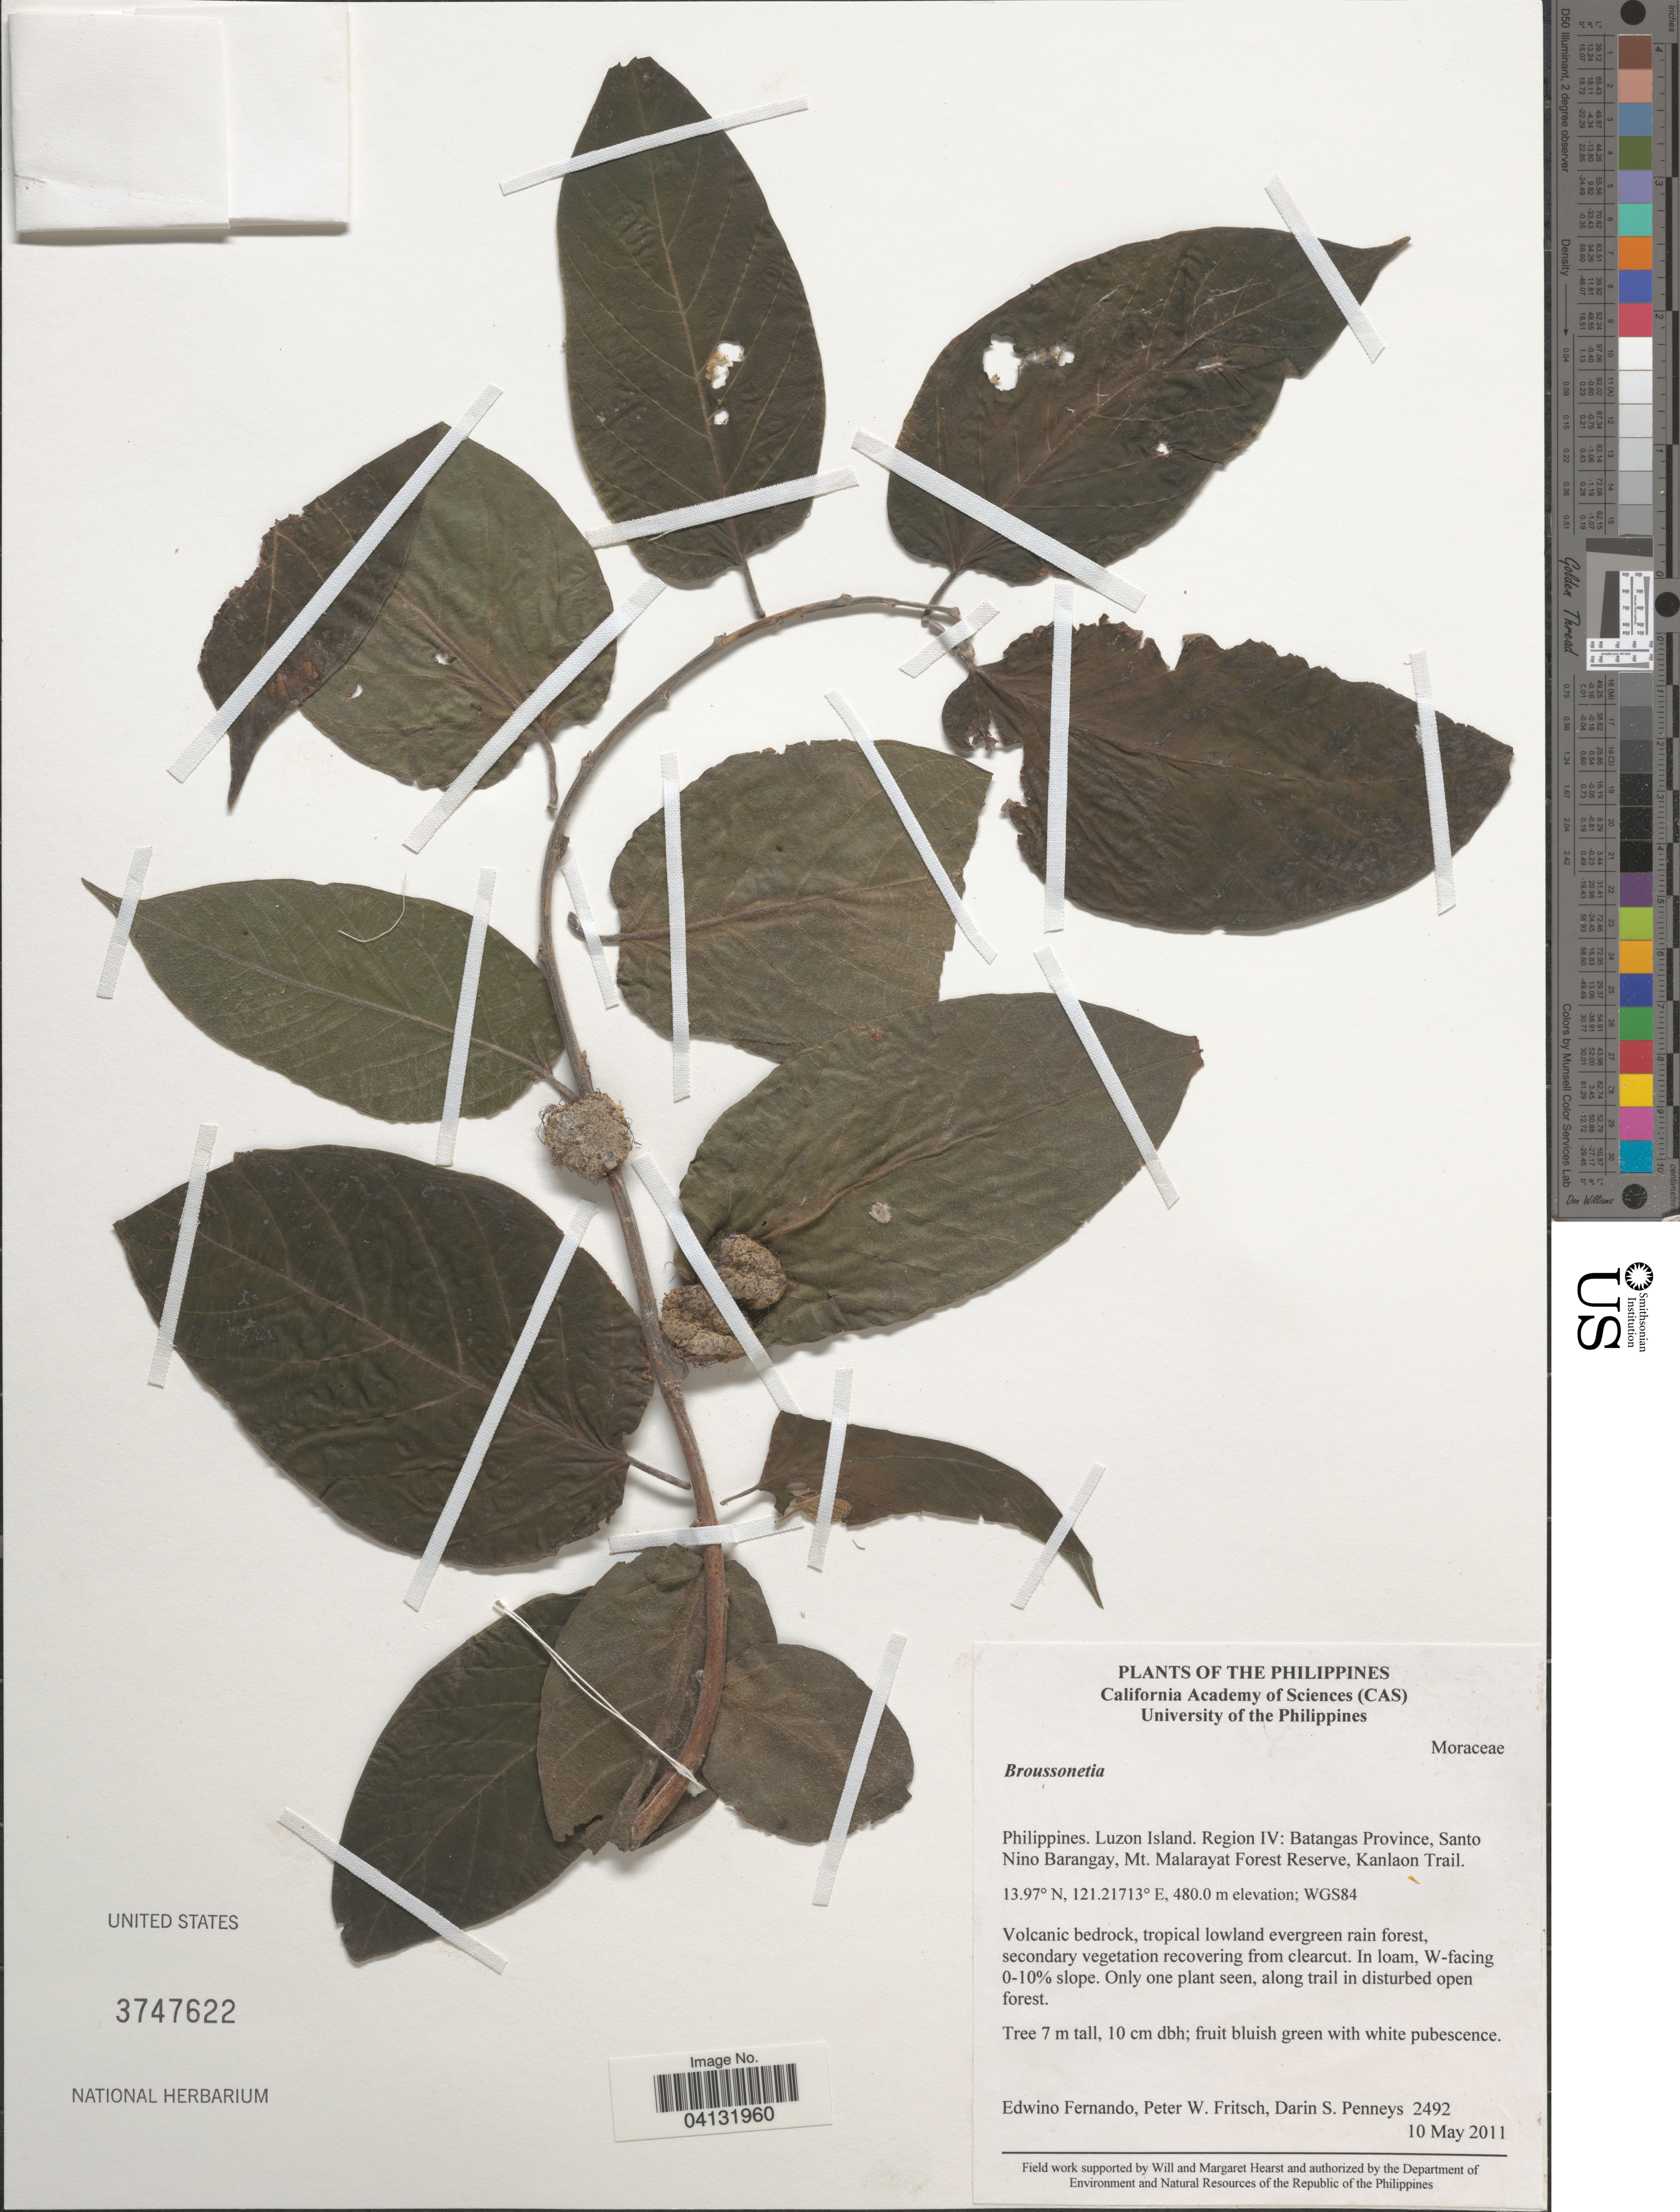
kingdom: Plantae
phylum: Tracheophyta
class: Magnoliopsida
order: Rosales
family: Moraceae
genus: Broussonetia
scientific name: Broussonetia sp.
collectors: E. S. Fernando, P. W. Fritsch & D. S. Penneys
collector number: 2492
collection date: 2011-05-10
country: Philippines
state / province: Calabarzon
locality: Luzon Island. Region IV: Batangas Province, Santo Nino Barangay, Mt. Malarayat Forest Reserve, Kanlaon Trail. WGS84. W-facing 0-10% slope.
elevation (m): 480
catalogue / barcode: US 3747622